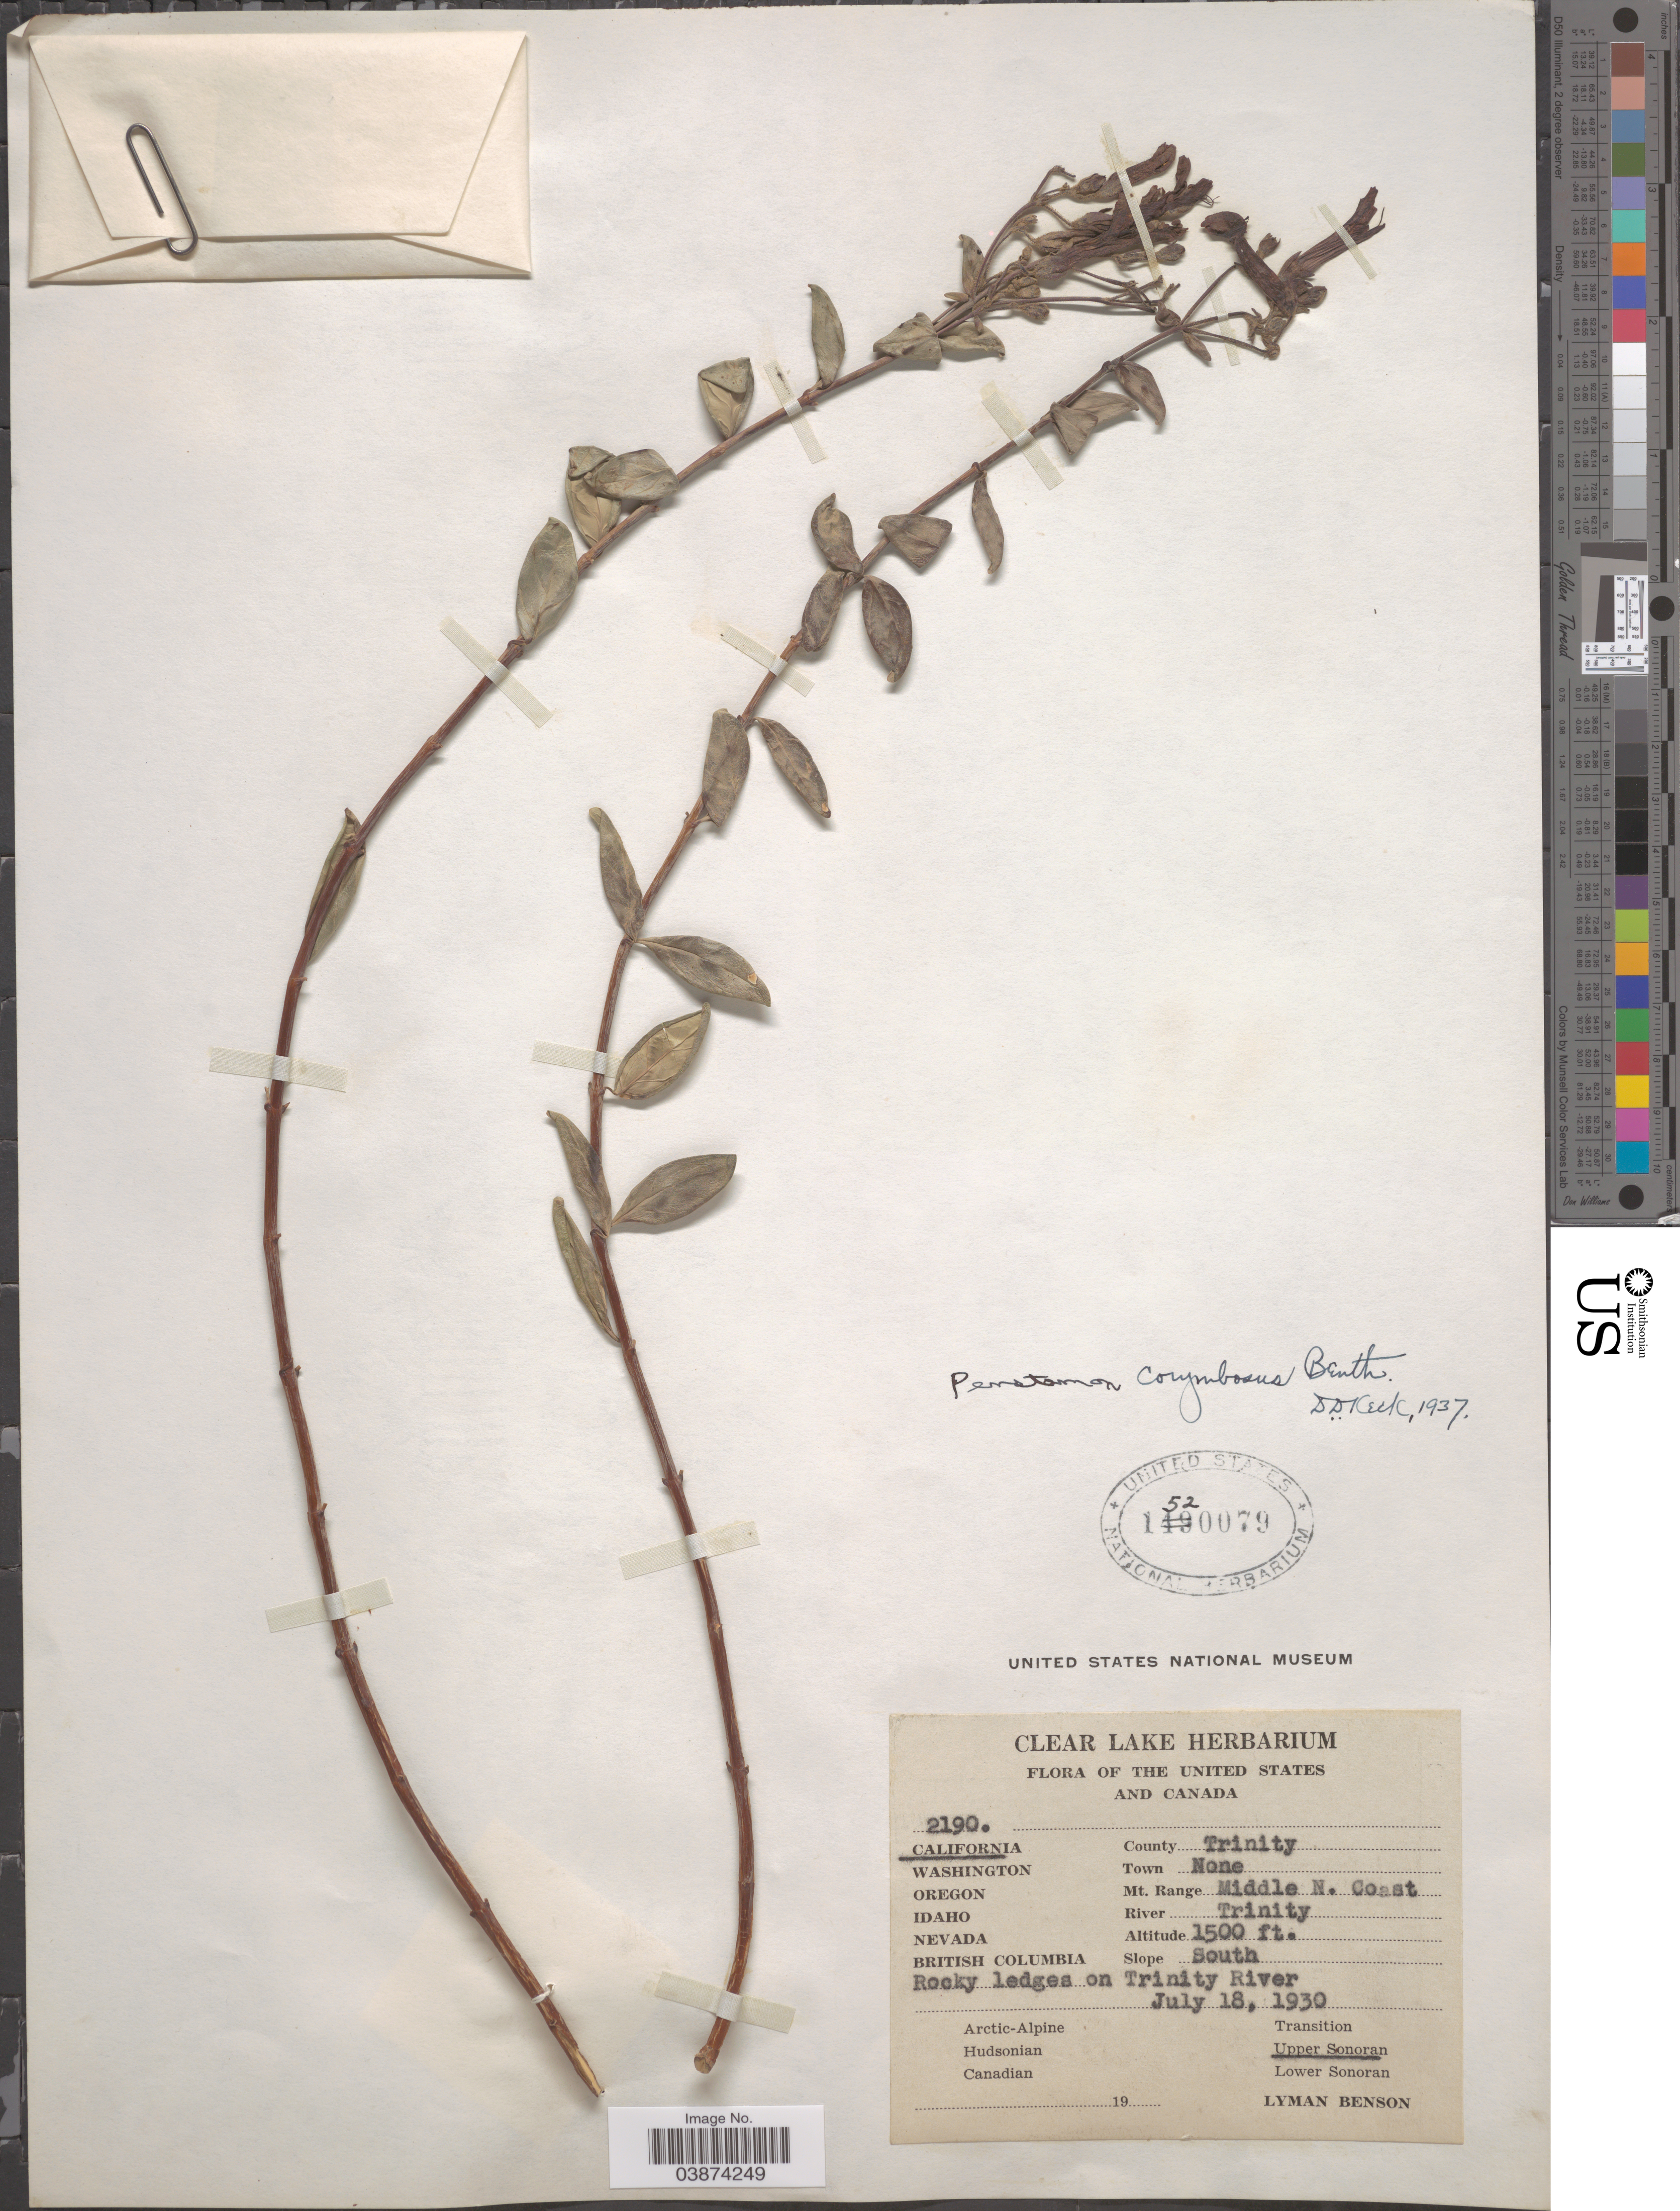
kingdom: Plantae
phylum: Tracheophyta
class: Magnoliopsida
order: Lamiales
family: Plantaginaceae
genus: Penstemon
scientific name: Penstemon corymbosus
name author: Benth.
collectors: L. D. Benson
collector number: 2190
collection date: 1930-07-18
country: United States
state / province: California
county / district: Trinity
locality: County Trinity, Town None, Mt. Range Middle N. Coast, River Trinity. Slope South.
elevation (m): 457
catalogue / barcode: US 1520079